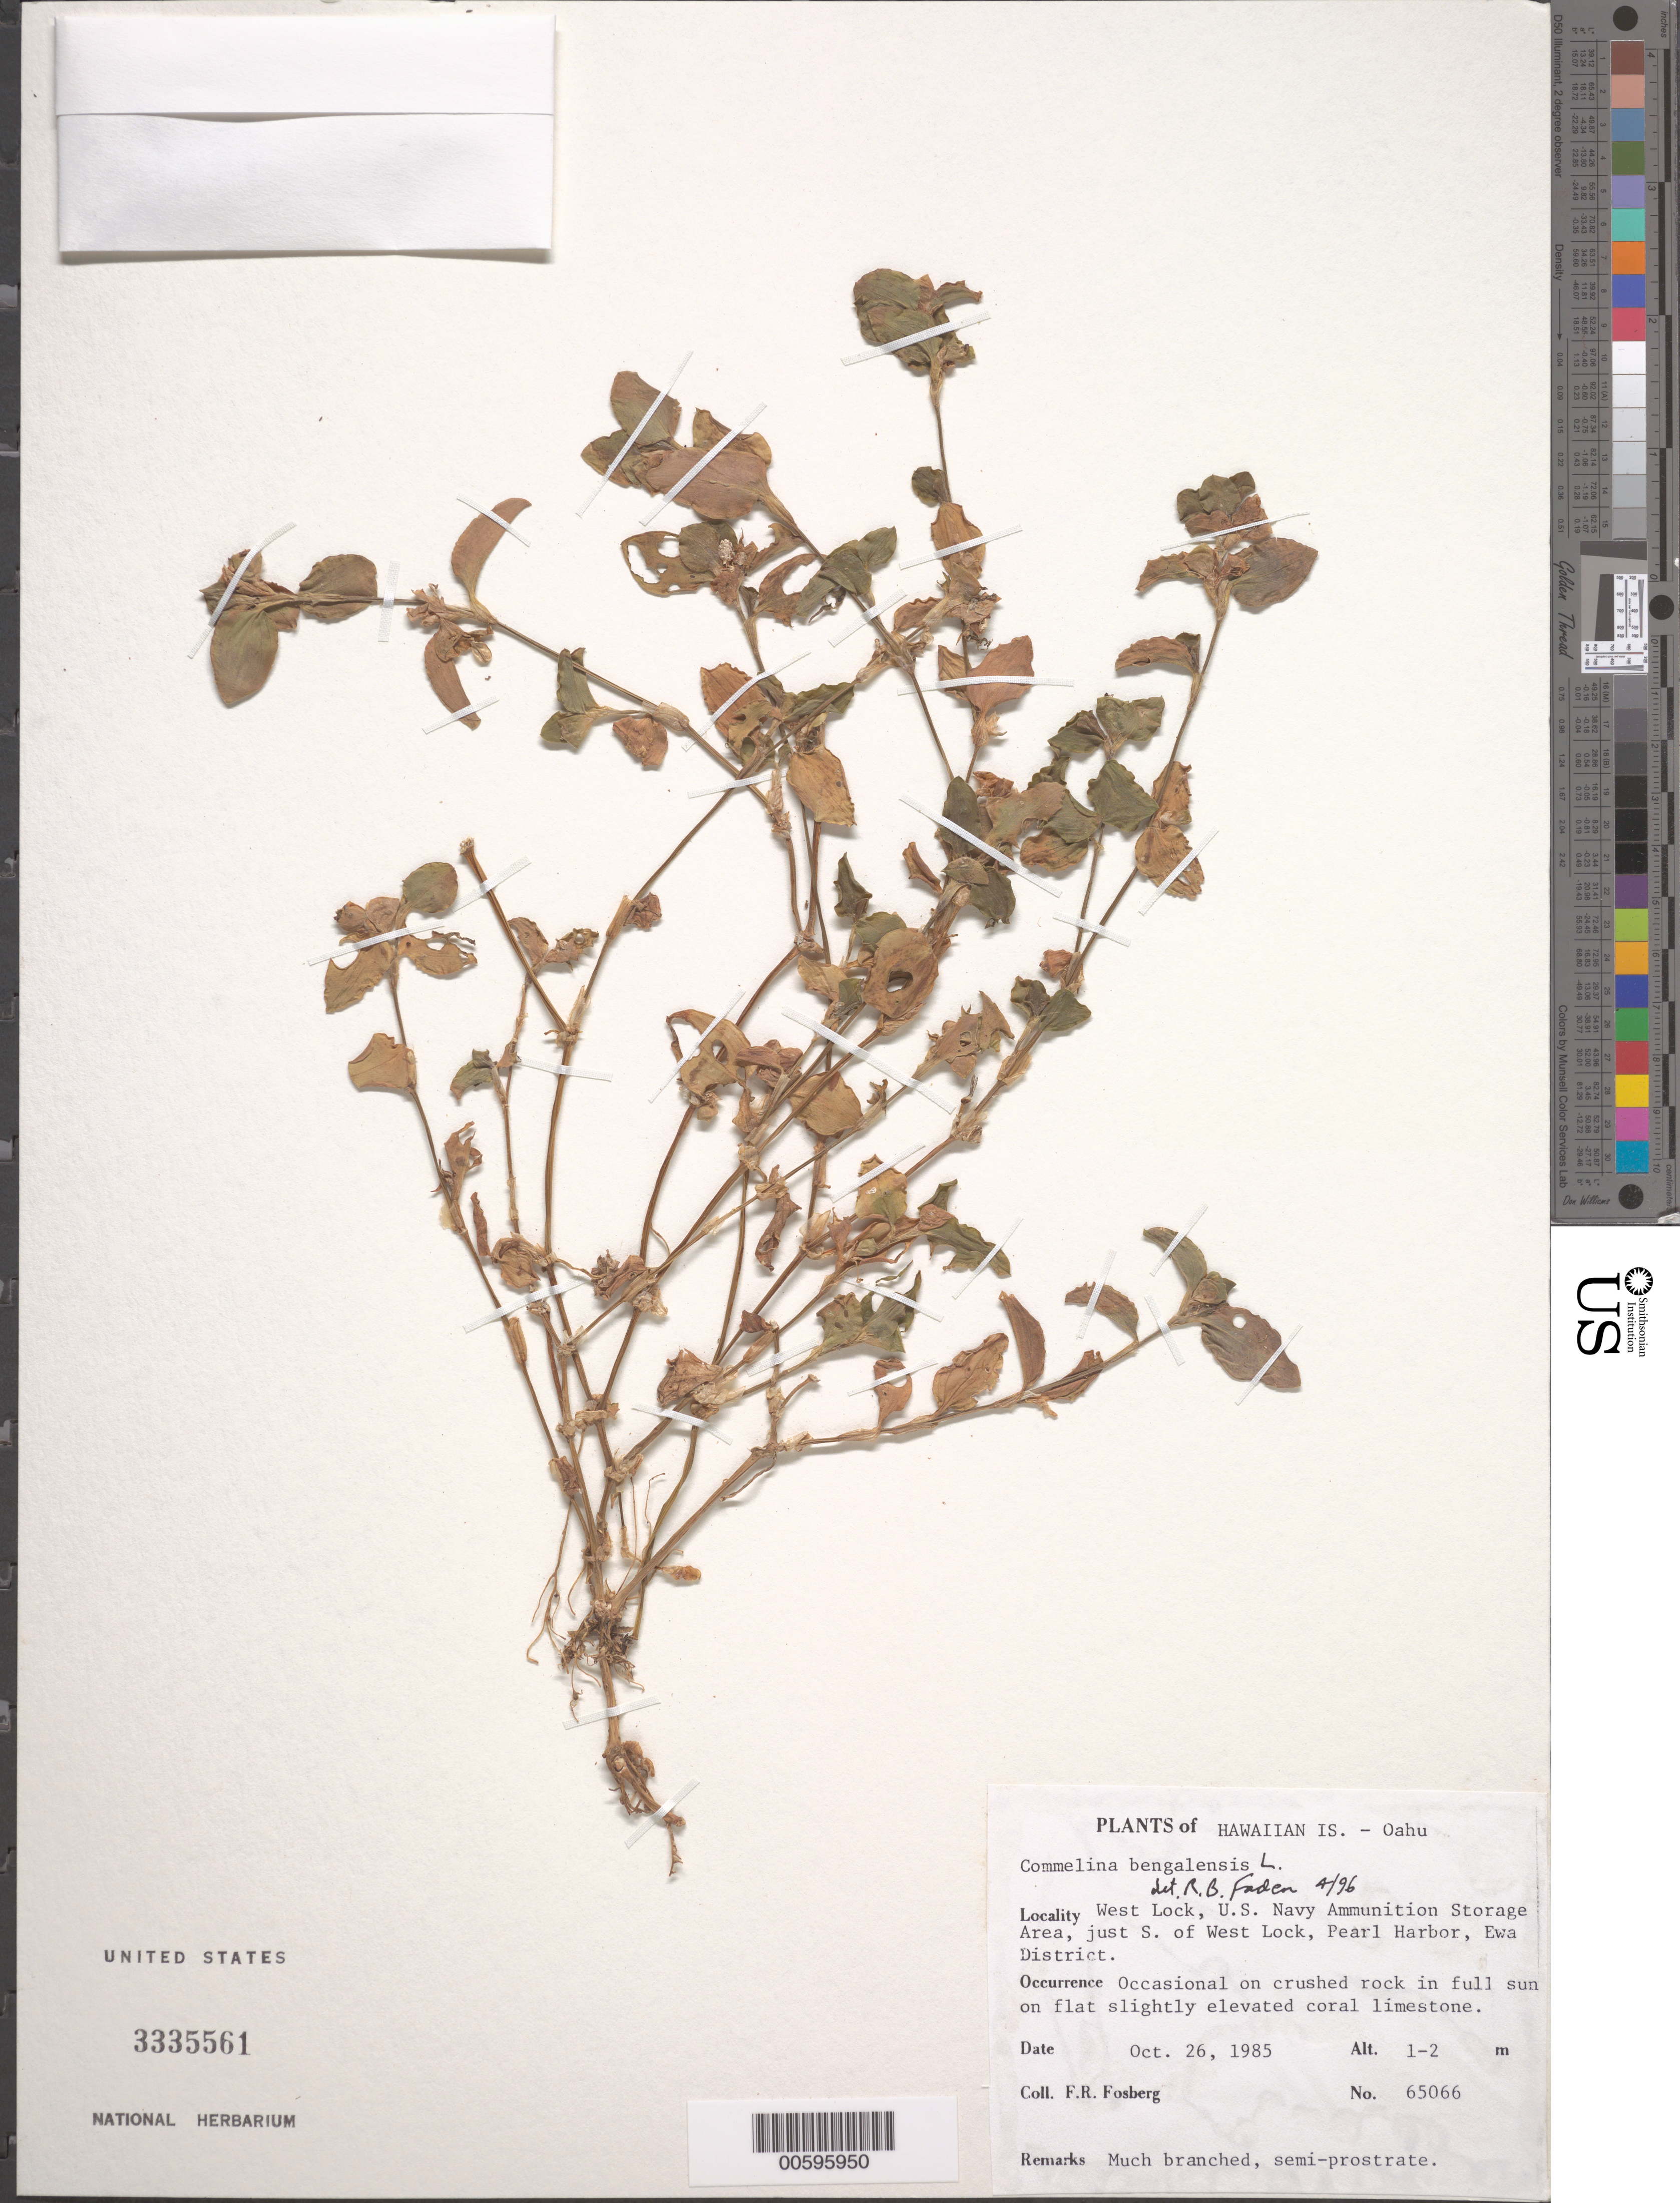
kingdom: Plantae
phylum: Tracheophyta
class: Liliopsida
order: Commelinales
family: Commelinaceae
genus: Commelina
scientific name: Commelina benghalensis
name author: L.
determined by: Faden, Robert B., (US), Smithsonian Institution - National Museum of Natural History (UNITED STATES)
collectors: F. R. Fosberg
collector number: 65066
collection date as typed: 26 Oct 1985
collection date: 1985-10-26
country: United States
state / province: Hawaii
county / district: Honolulu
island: Oahu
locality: West Lock, US Navy Ammunition Storage Area, just S of West Lock, Pearl Harbor, Ewa Dist.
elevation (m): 1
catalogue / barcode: US 3335561